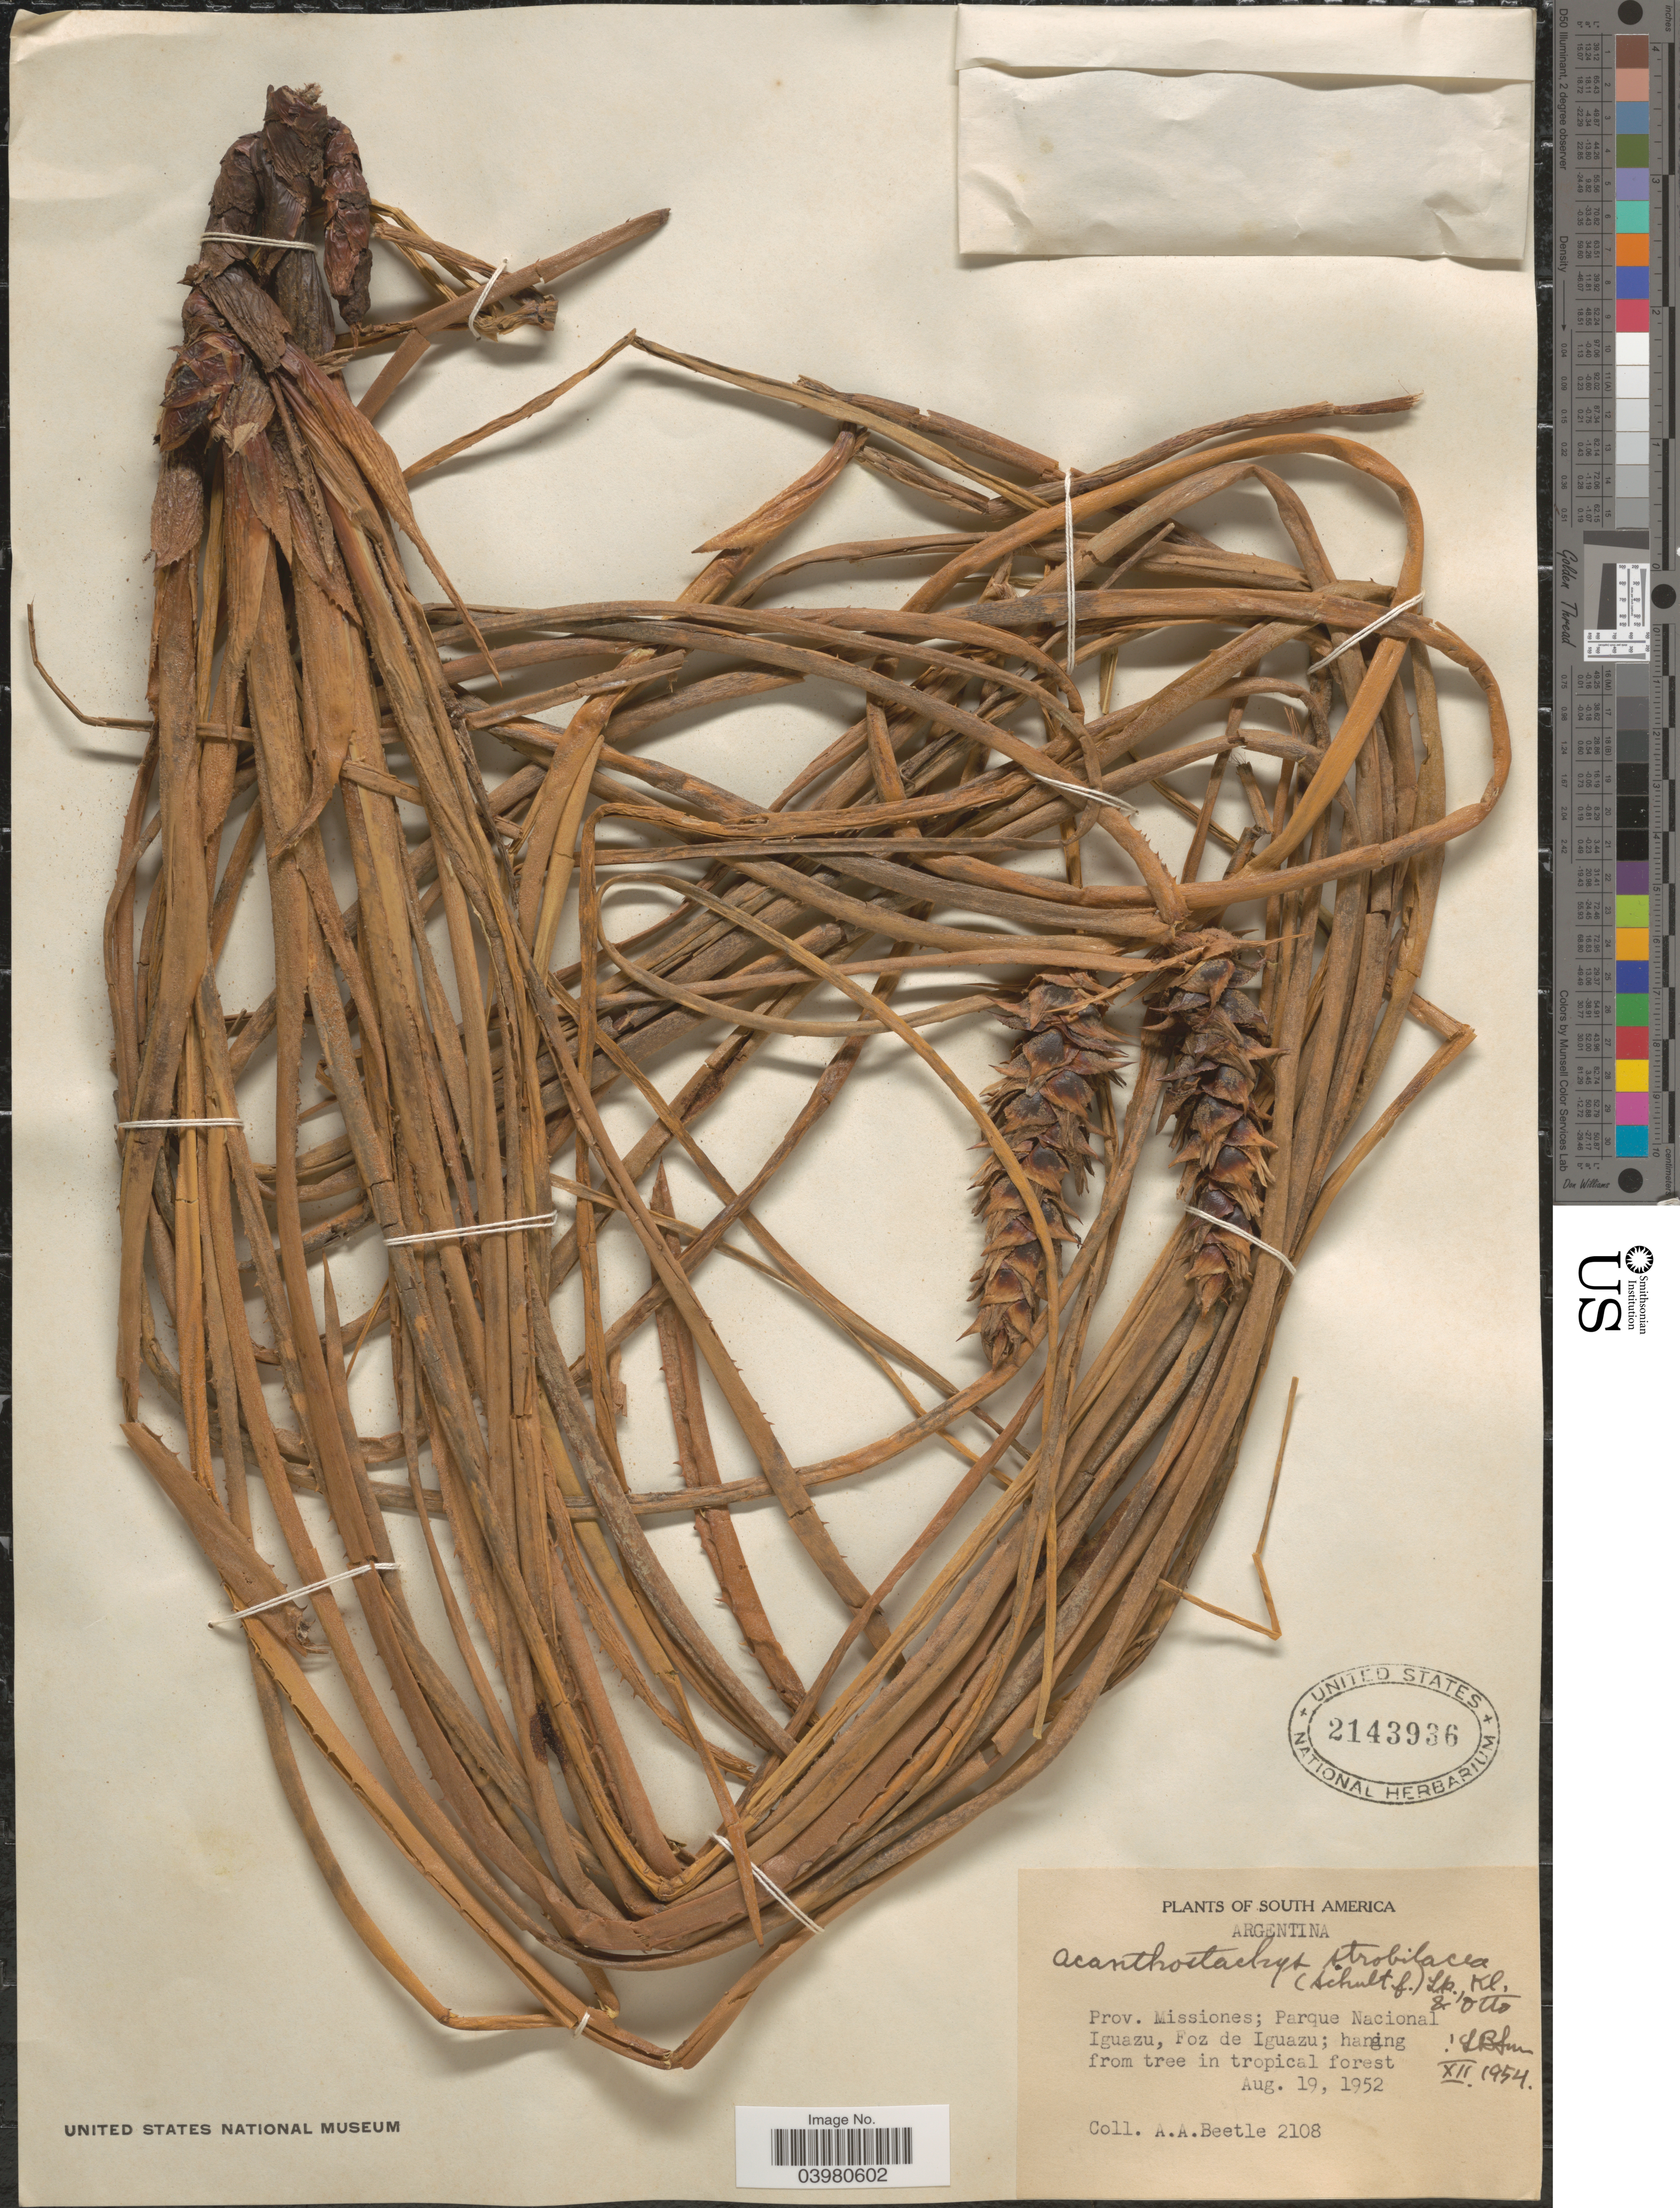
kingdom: Plantae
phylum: Tracheophyta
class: Liliopsida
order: Poales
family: Bromeliaceae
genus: Acanthostachys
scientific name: Acanthostachys strobilacea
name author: (Schult. f.) Klotzsch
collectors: A. A. Beetle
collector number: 2108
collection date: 1952-08-19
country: Argentina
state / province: Misiones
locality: Prov. Missiones; Parque Nacional Iguazu, Foz de Iguazu.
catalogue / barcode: US 2143936